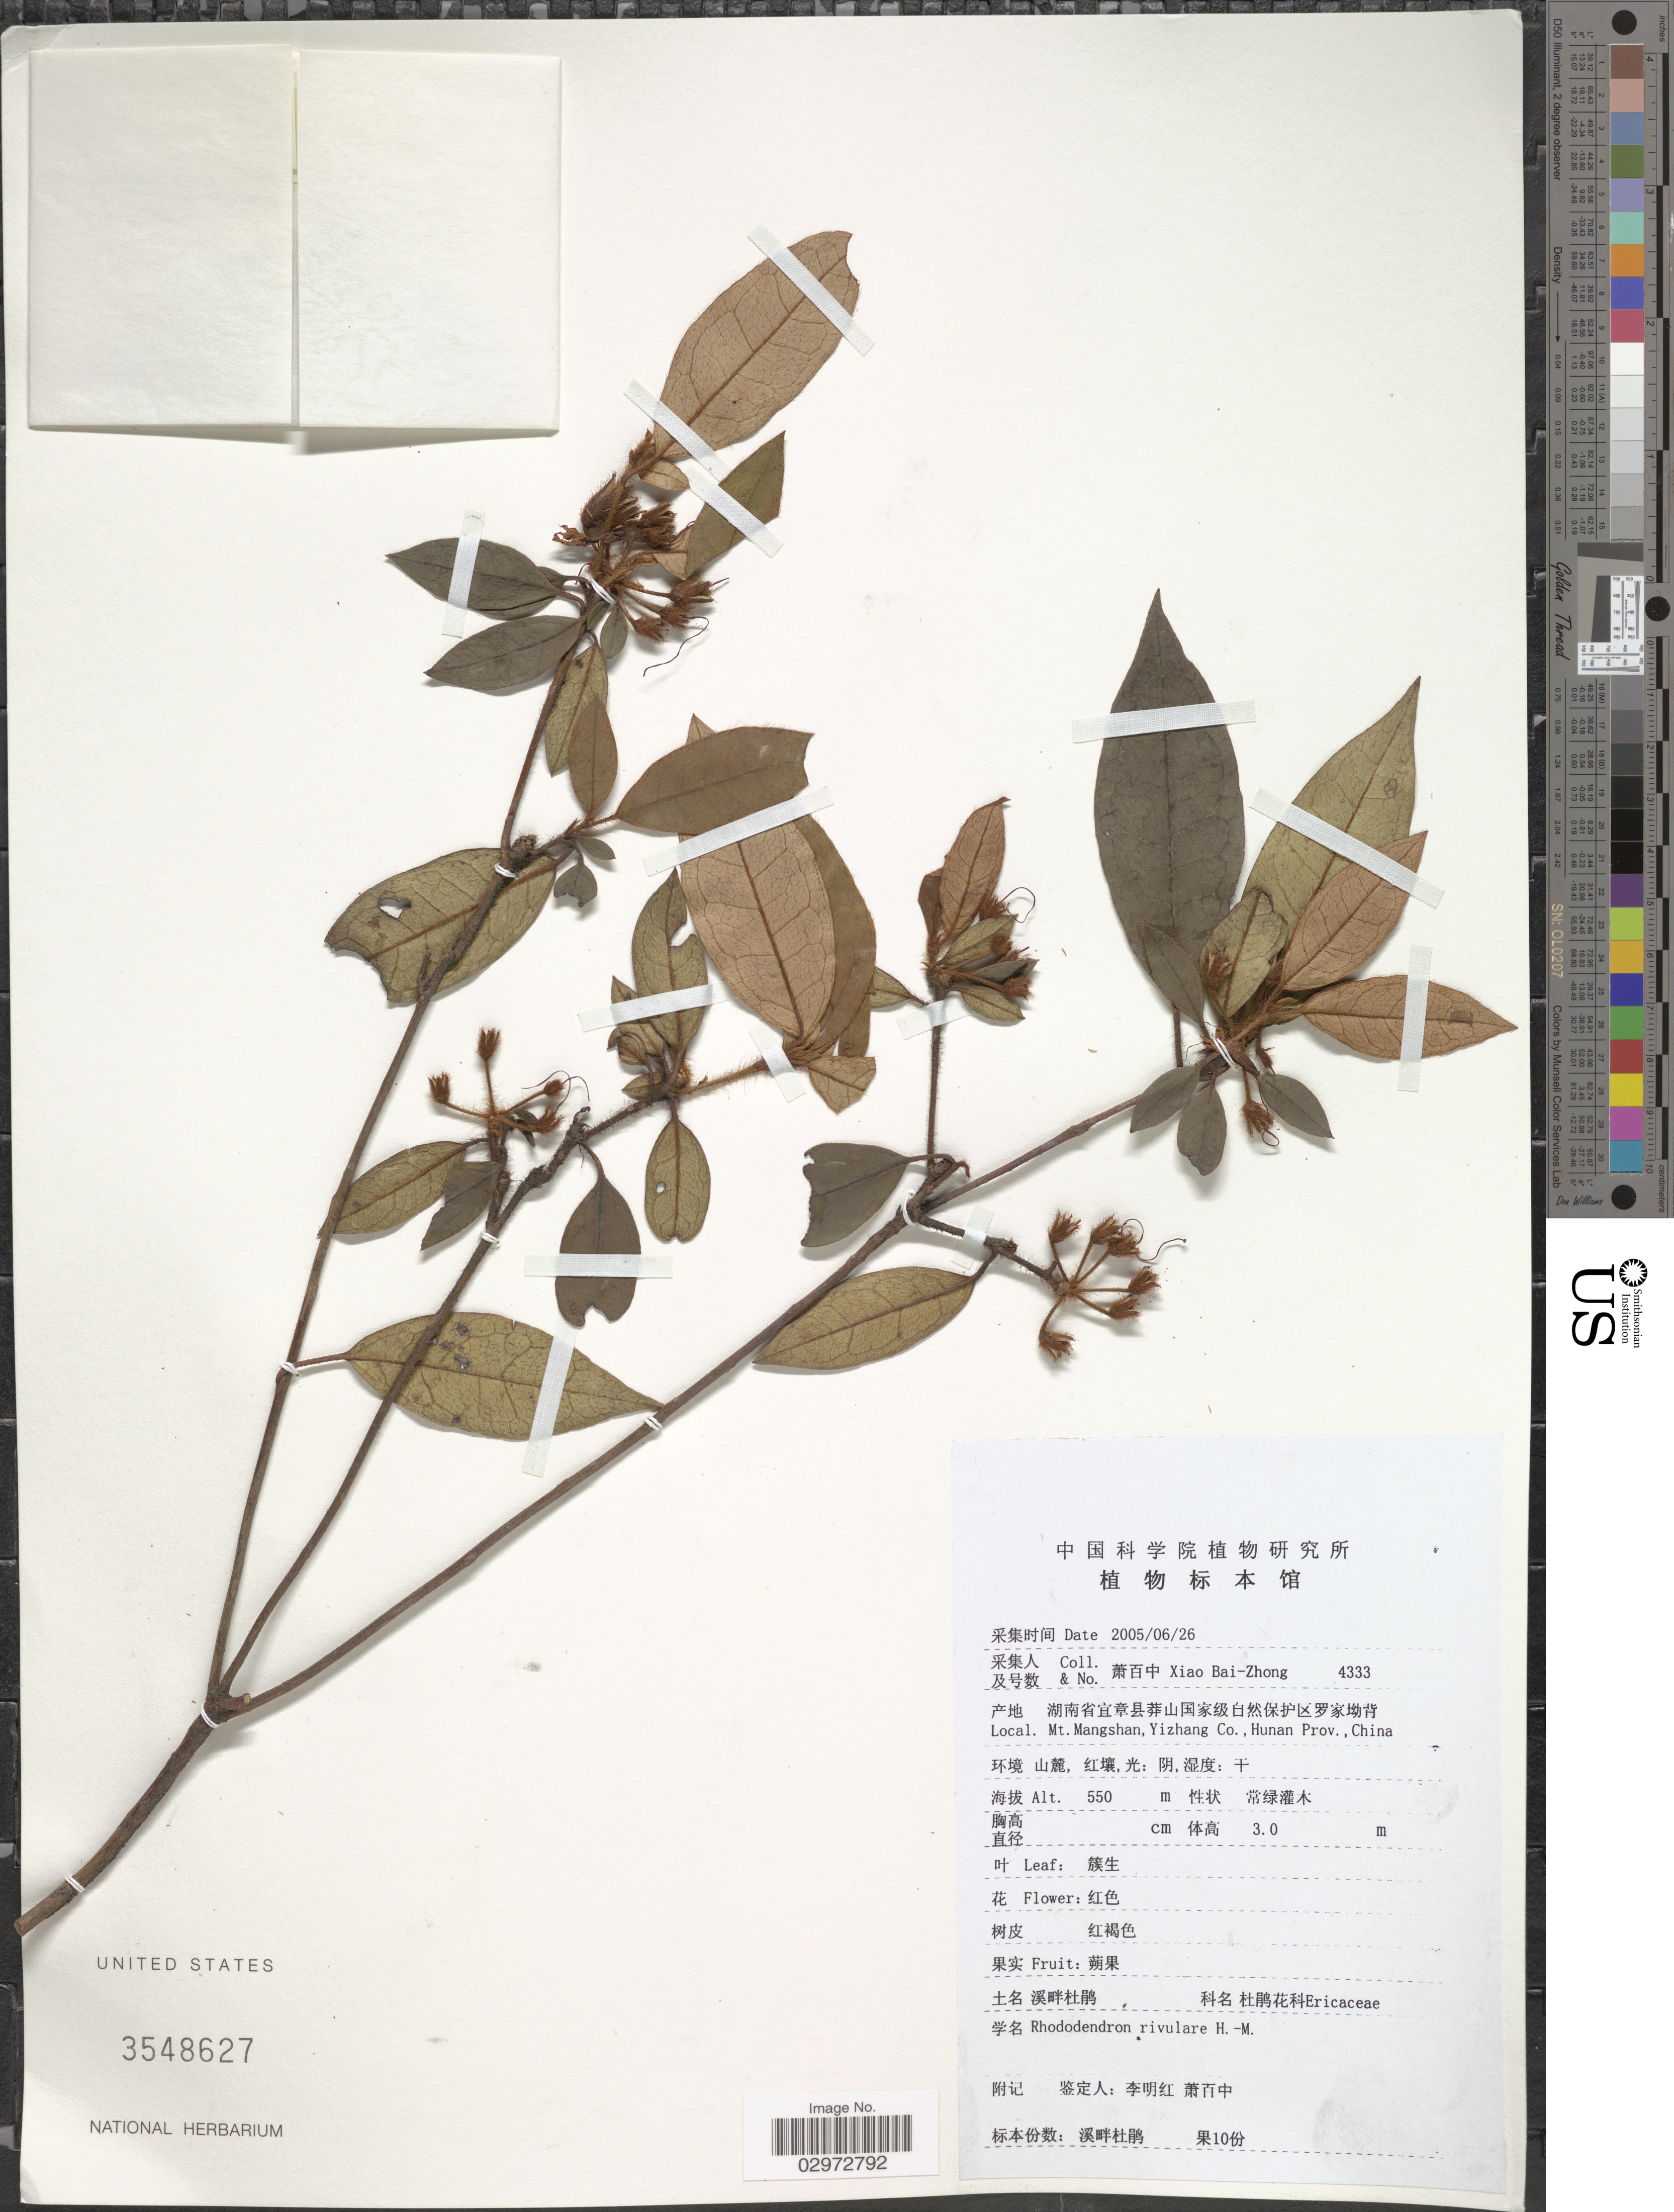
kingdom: Plantae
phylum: Tracheophyta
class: Magnoliopsida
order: Ericales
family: Ericaceae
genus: Rhododendron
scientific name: Rhododendron rivulare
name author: Hand.-Mazz.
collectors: B. Z. Xiao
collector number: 4333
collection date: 2005-06-26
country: China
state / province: Hunan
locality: Mt. Mangshan, Yizhang Co.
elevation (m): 550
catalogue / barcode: US 3548627